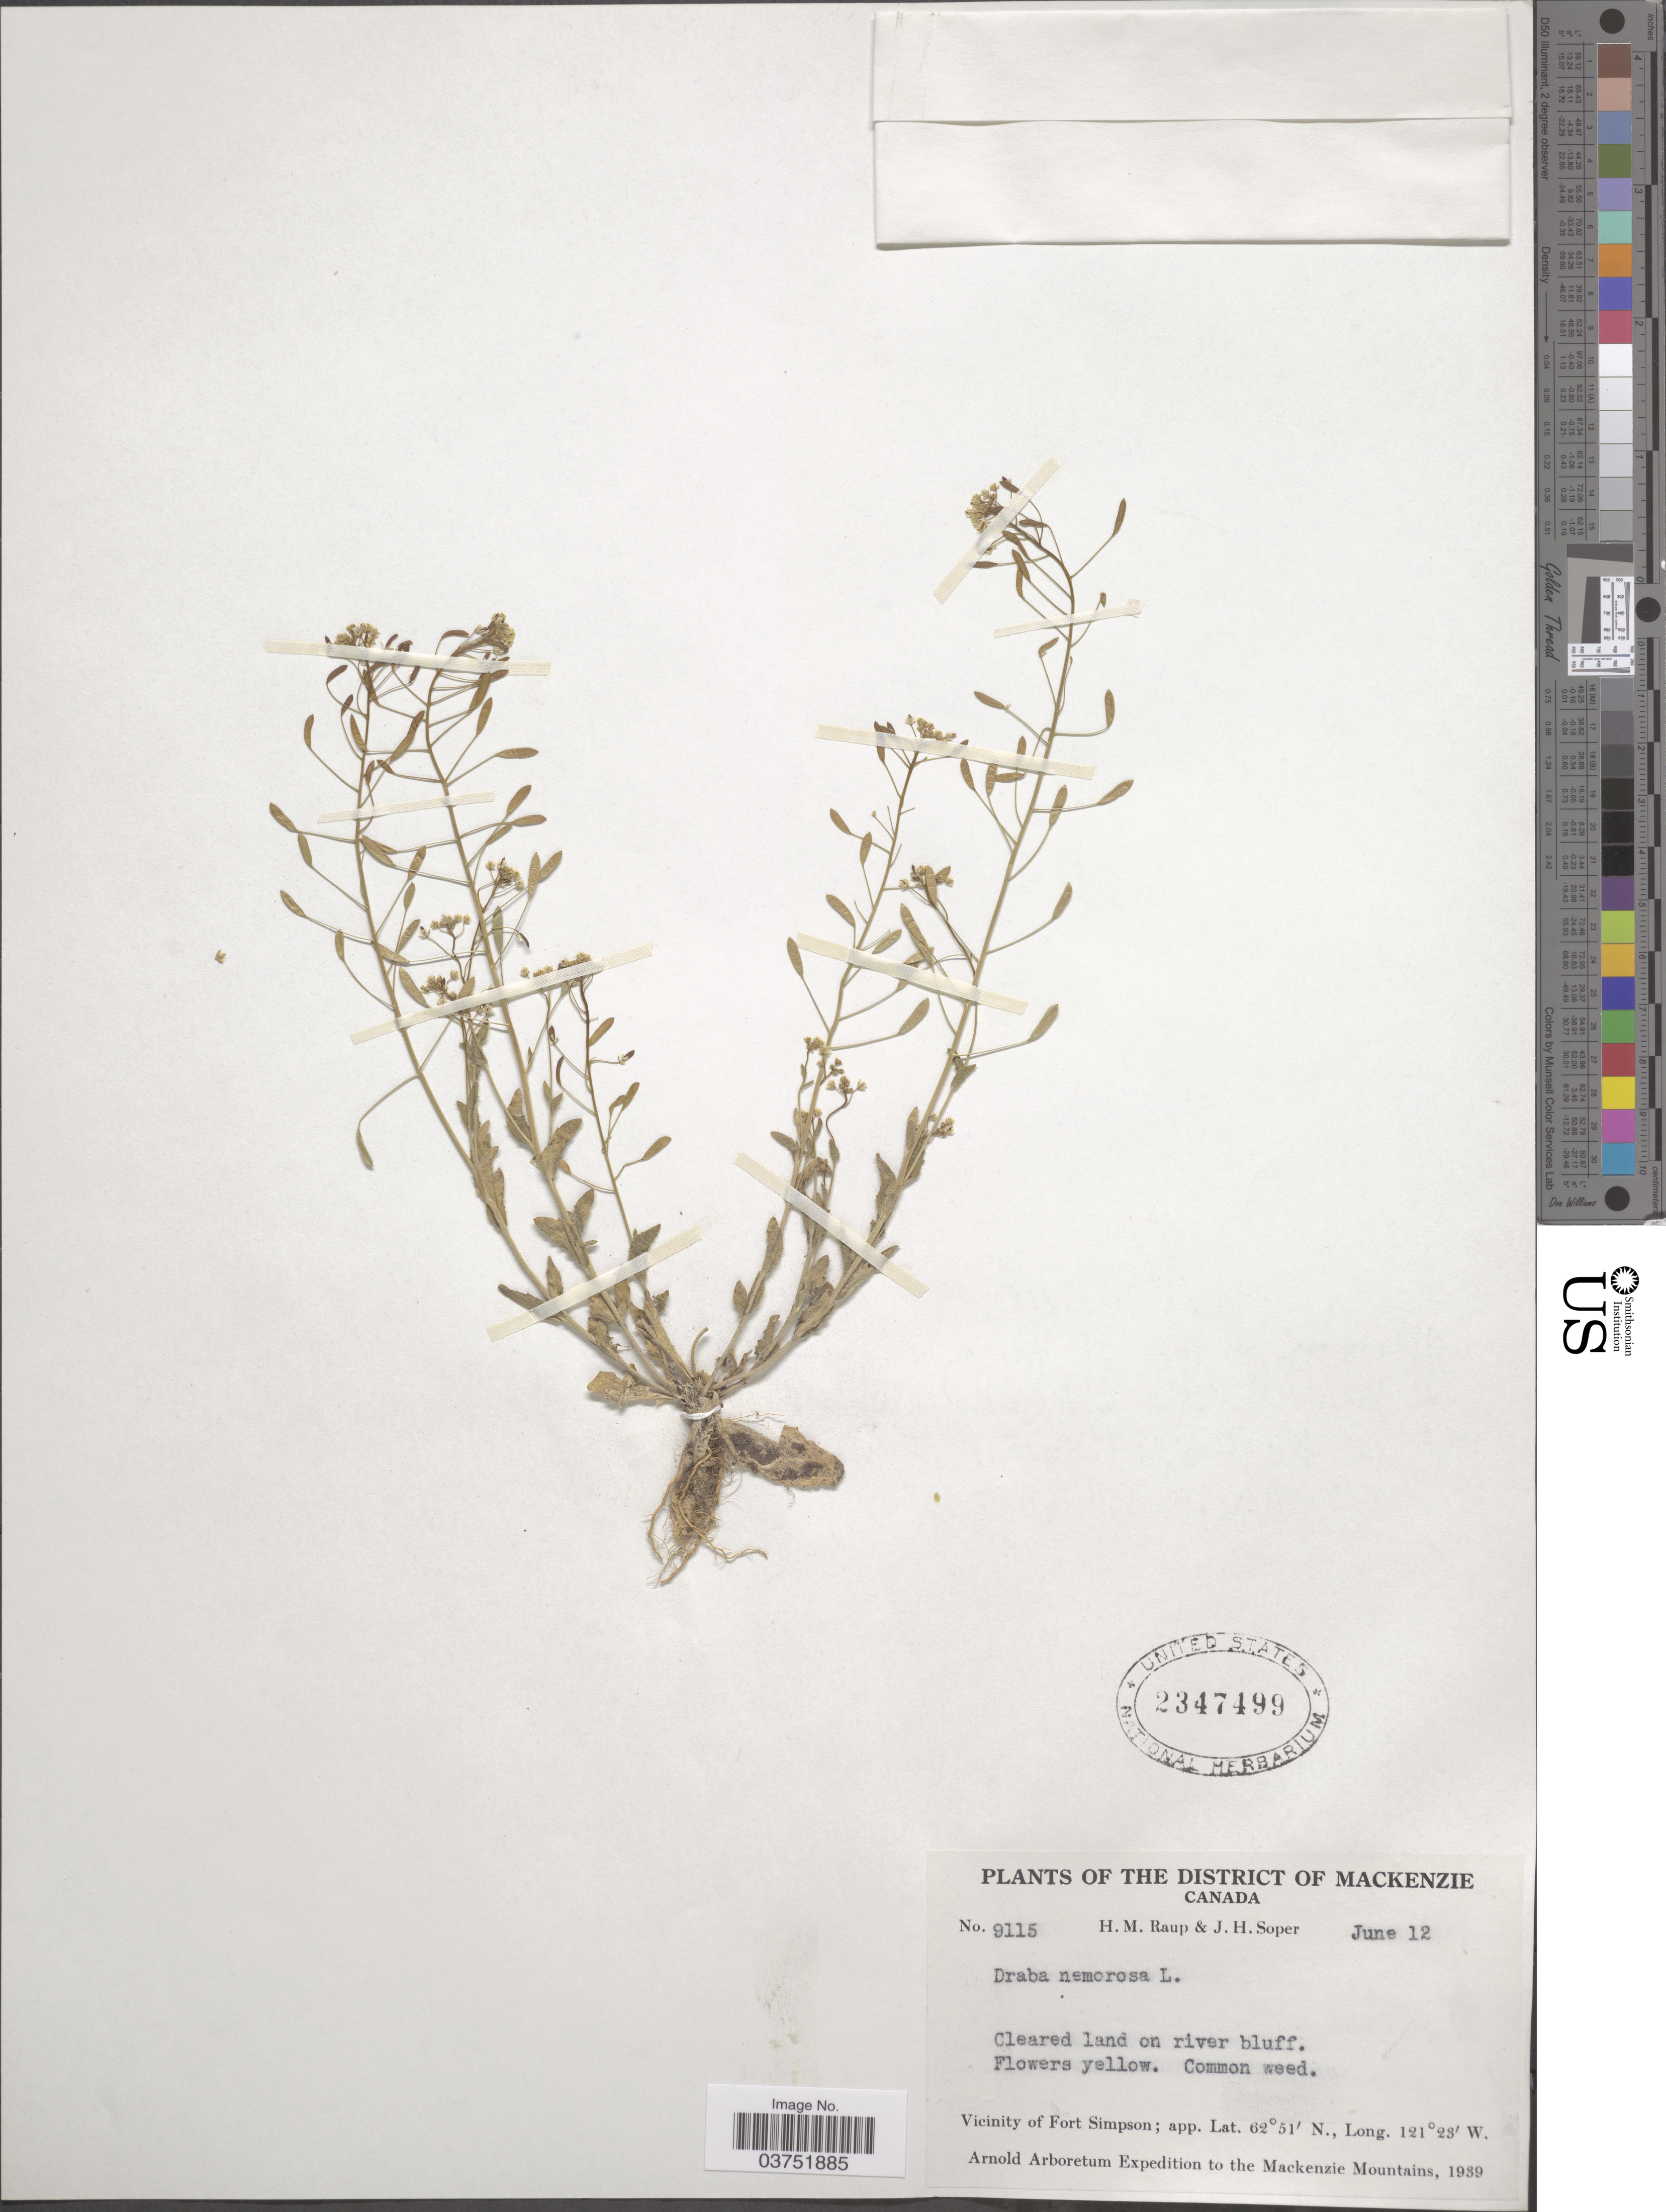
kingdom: Plantae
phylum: Tracheophyta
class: Magnoliopsida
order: Brassicales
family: Brassicaceae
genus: Draba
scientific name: Draba nemorosa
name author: L.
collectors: H. Raup & J. H. Soper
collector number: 9115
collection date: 1939-06-12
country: Canada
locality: The District of Mackenzie. Vicinity of Fort Simpson.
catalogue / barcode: US 2347499